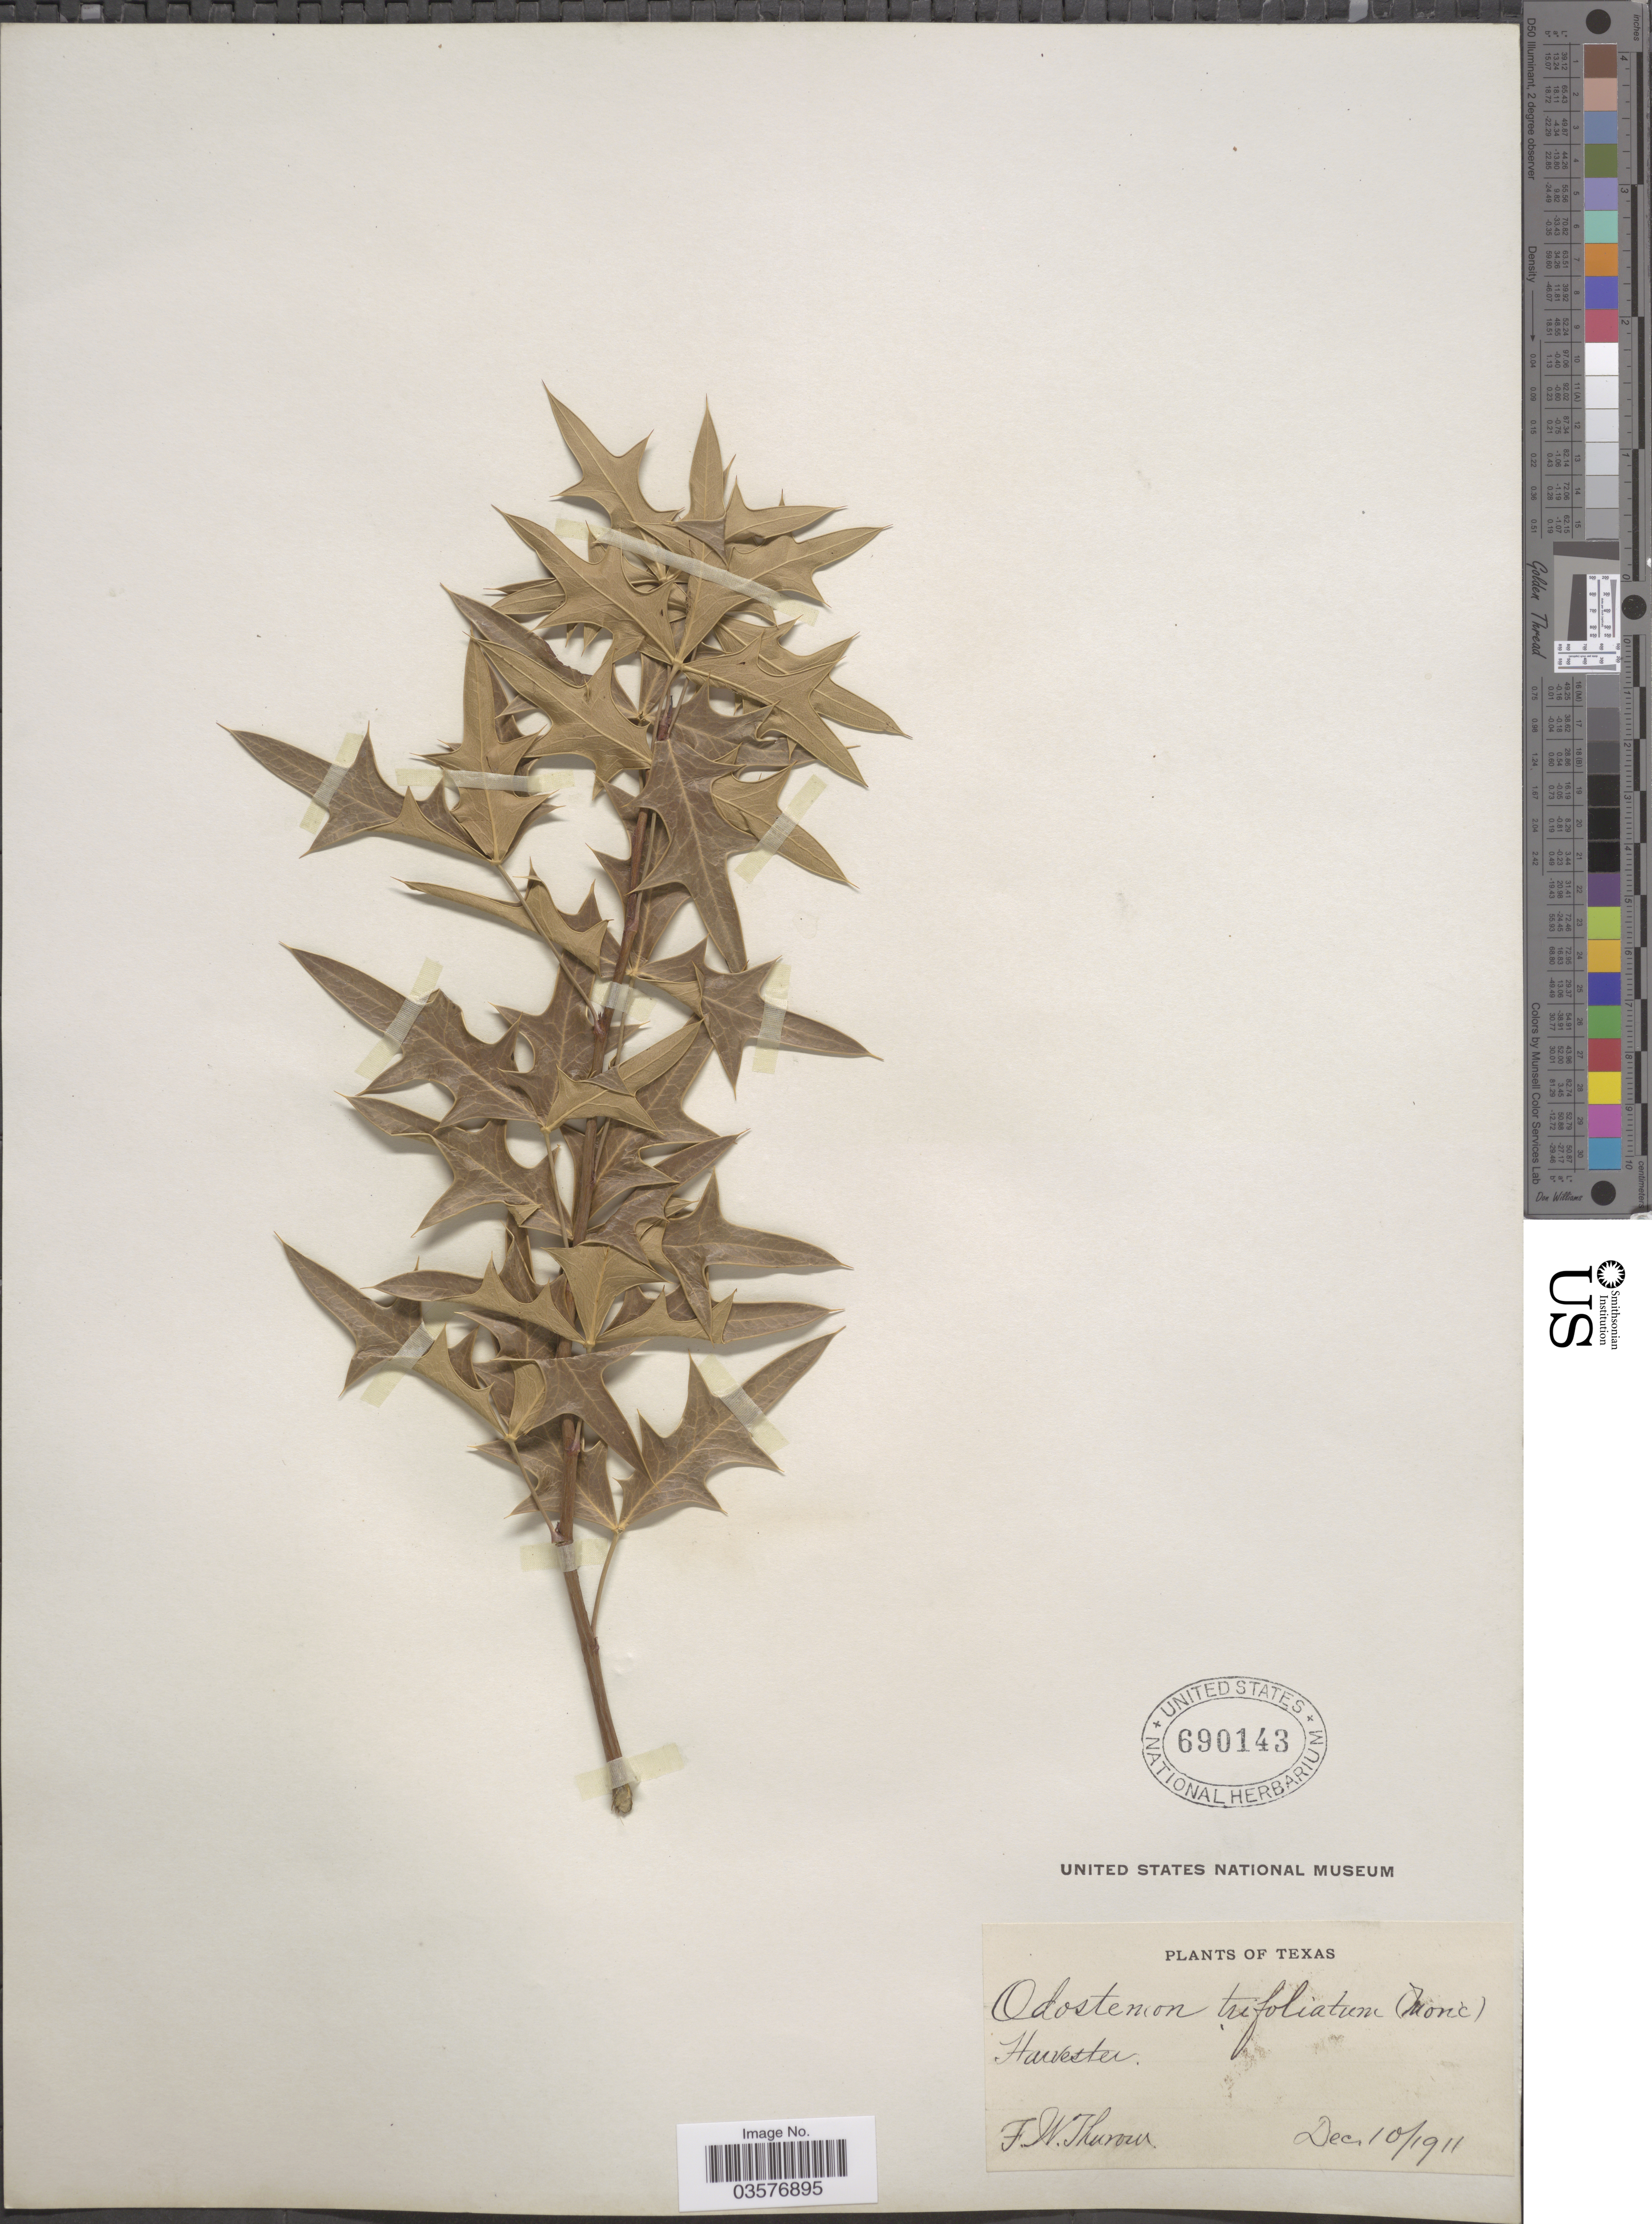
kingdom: Plantae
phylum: Tracheophyta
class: Magnoliopsida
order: Ranunculales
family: Berberidaceae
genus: Mahonia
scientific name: Mahonia trifoliolata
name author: (Monic.) Fedde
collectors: F. W. Thurow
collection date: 1911-12-10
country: United States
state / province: Texas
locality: Harvester.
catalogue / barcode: US 690143